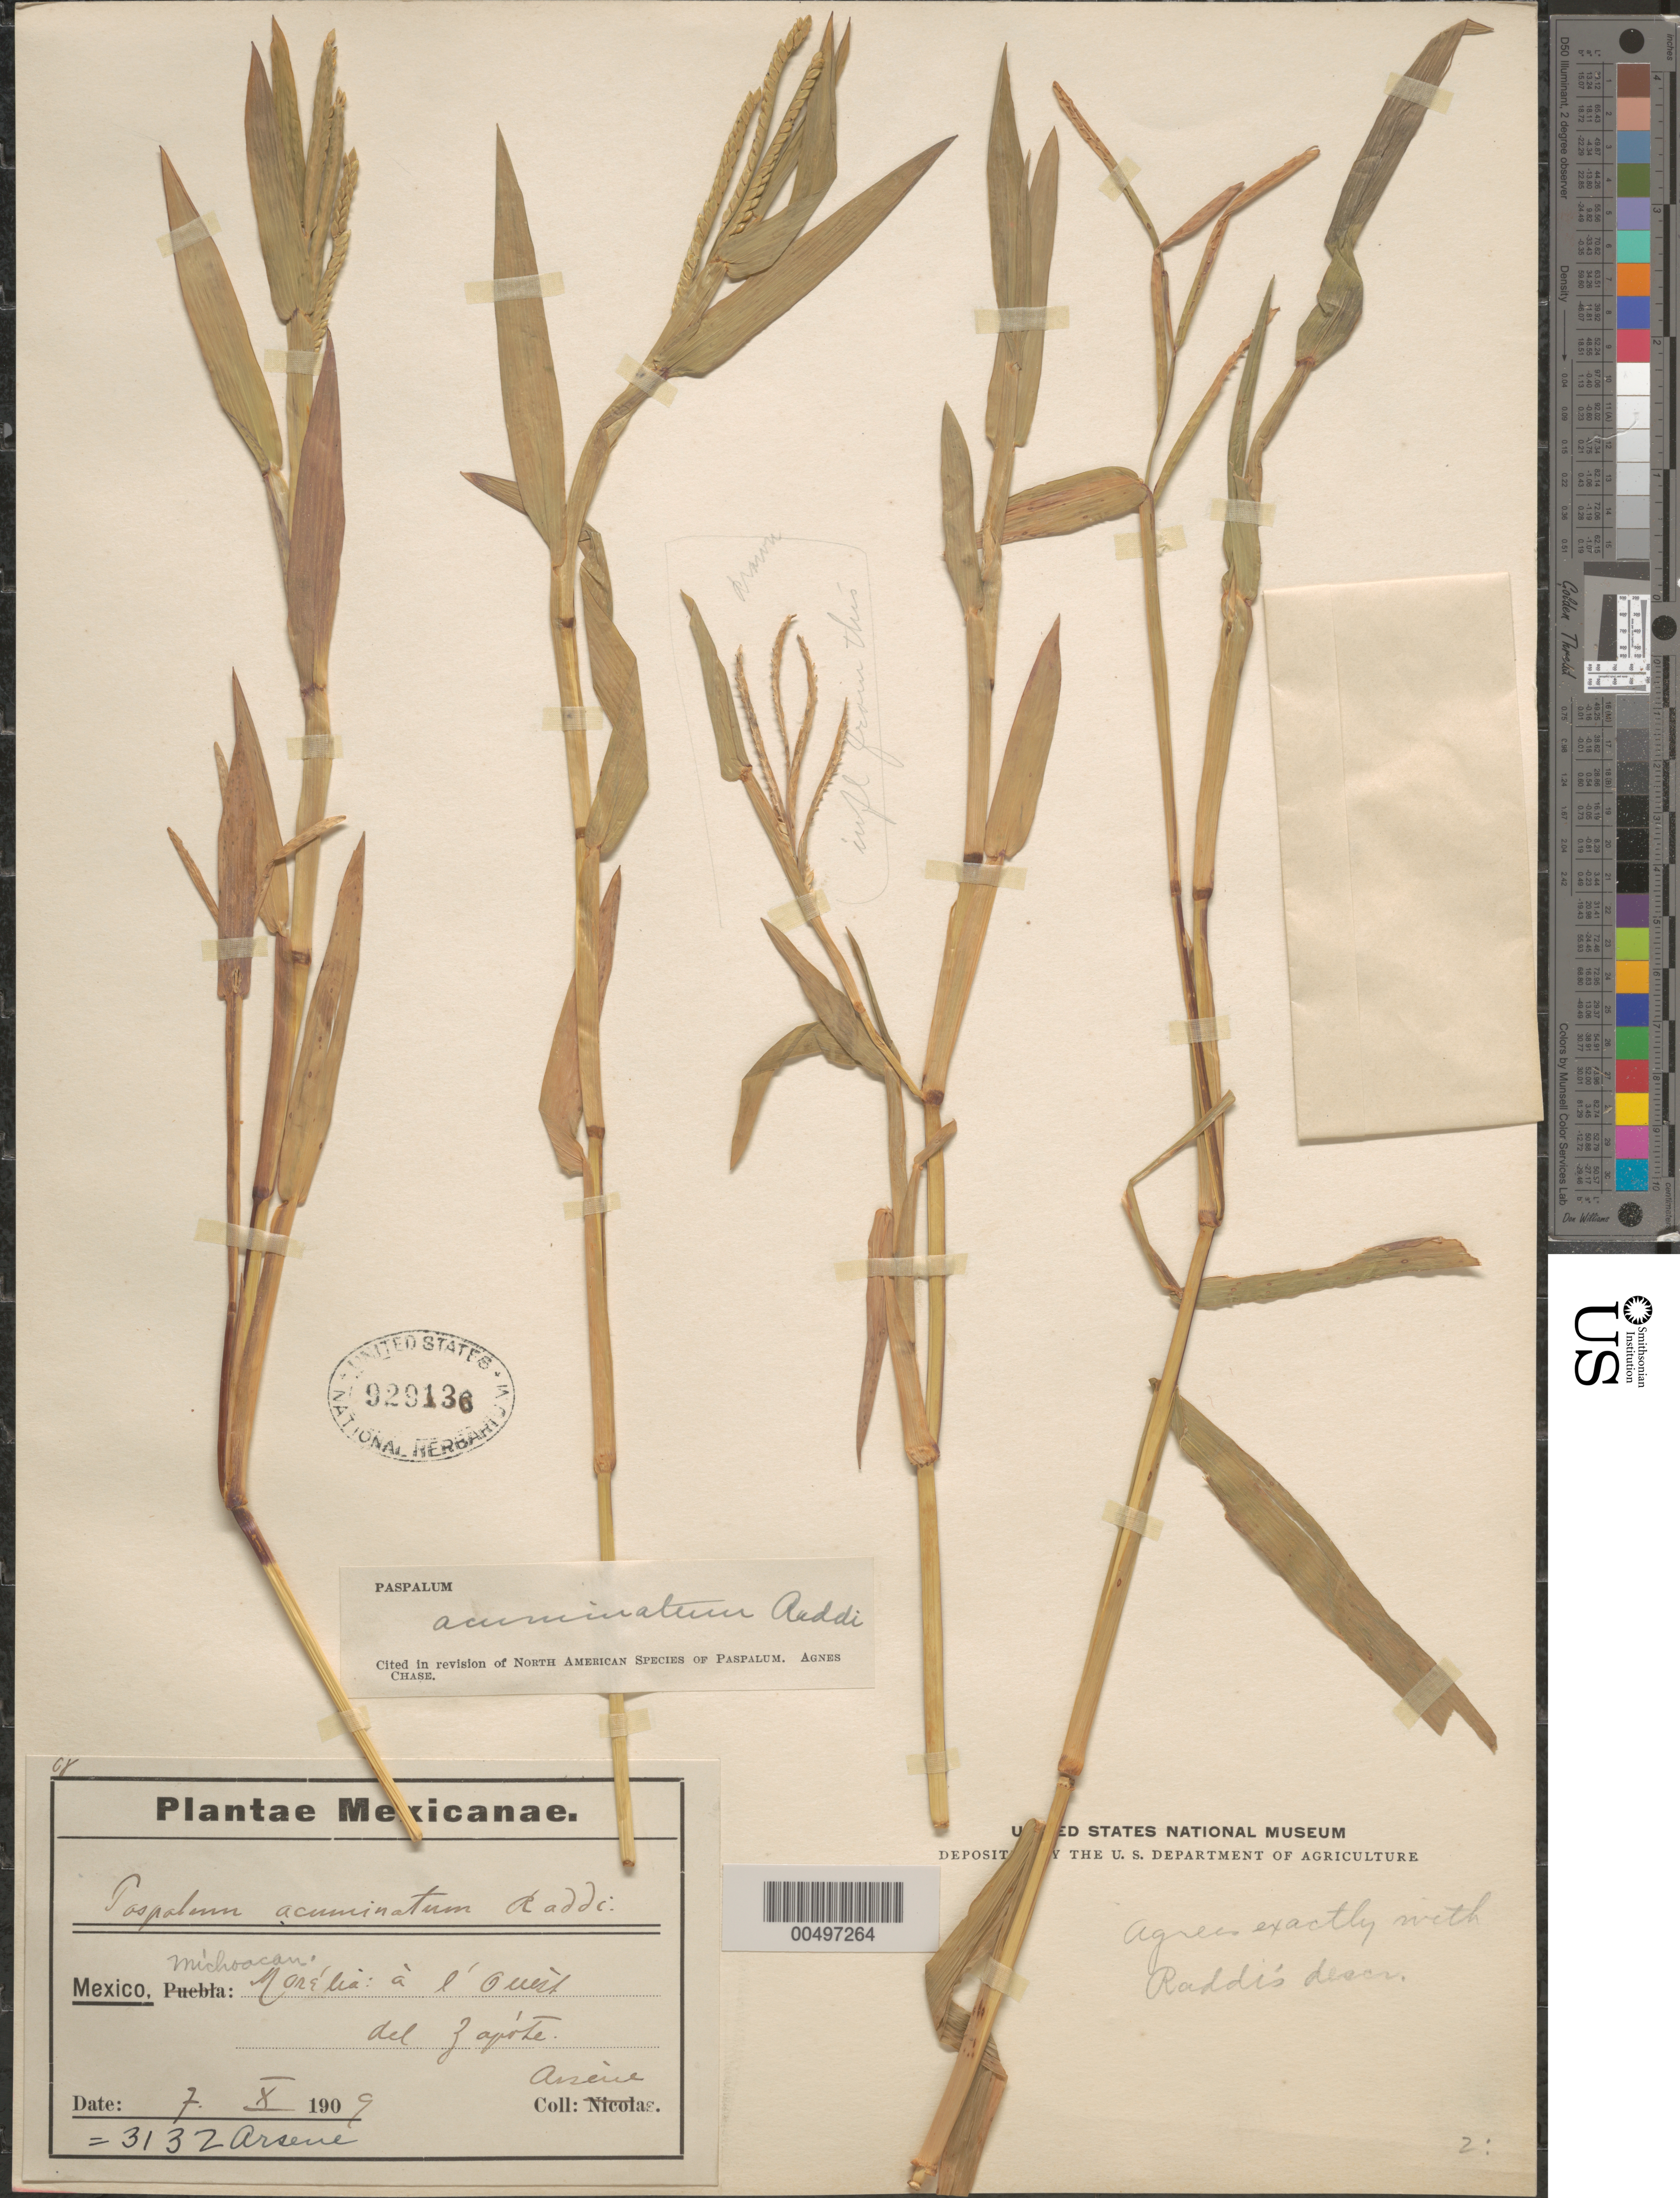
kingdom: Plantae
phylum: Tracheophyta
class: Liliopsida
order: Poales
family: Poaceae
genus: Paspalum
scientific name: Paspalum acuminatum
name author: Raddi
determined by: Chase, [M.] Agnes, (US)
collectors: Bro. G. Arsène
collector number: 3132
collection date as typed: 7 Oct 1909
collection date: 1909-10-07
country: Mexico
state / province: Michoacán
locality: Morelia to the W of Zapote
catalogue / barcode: US 929136